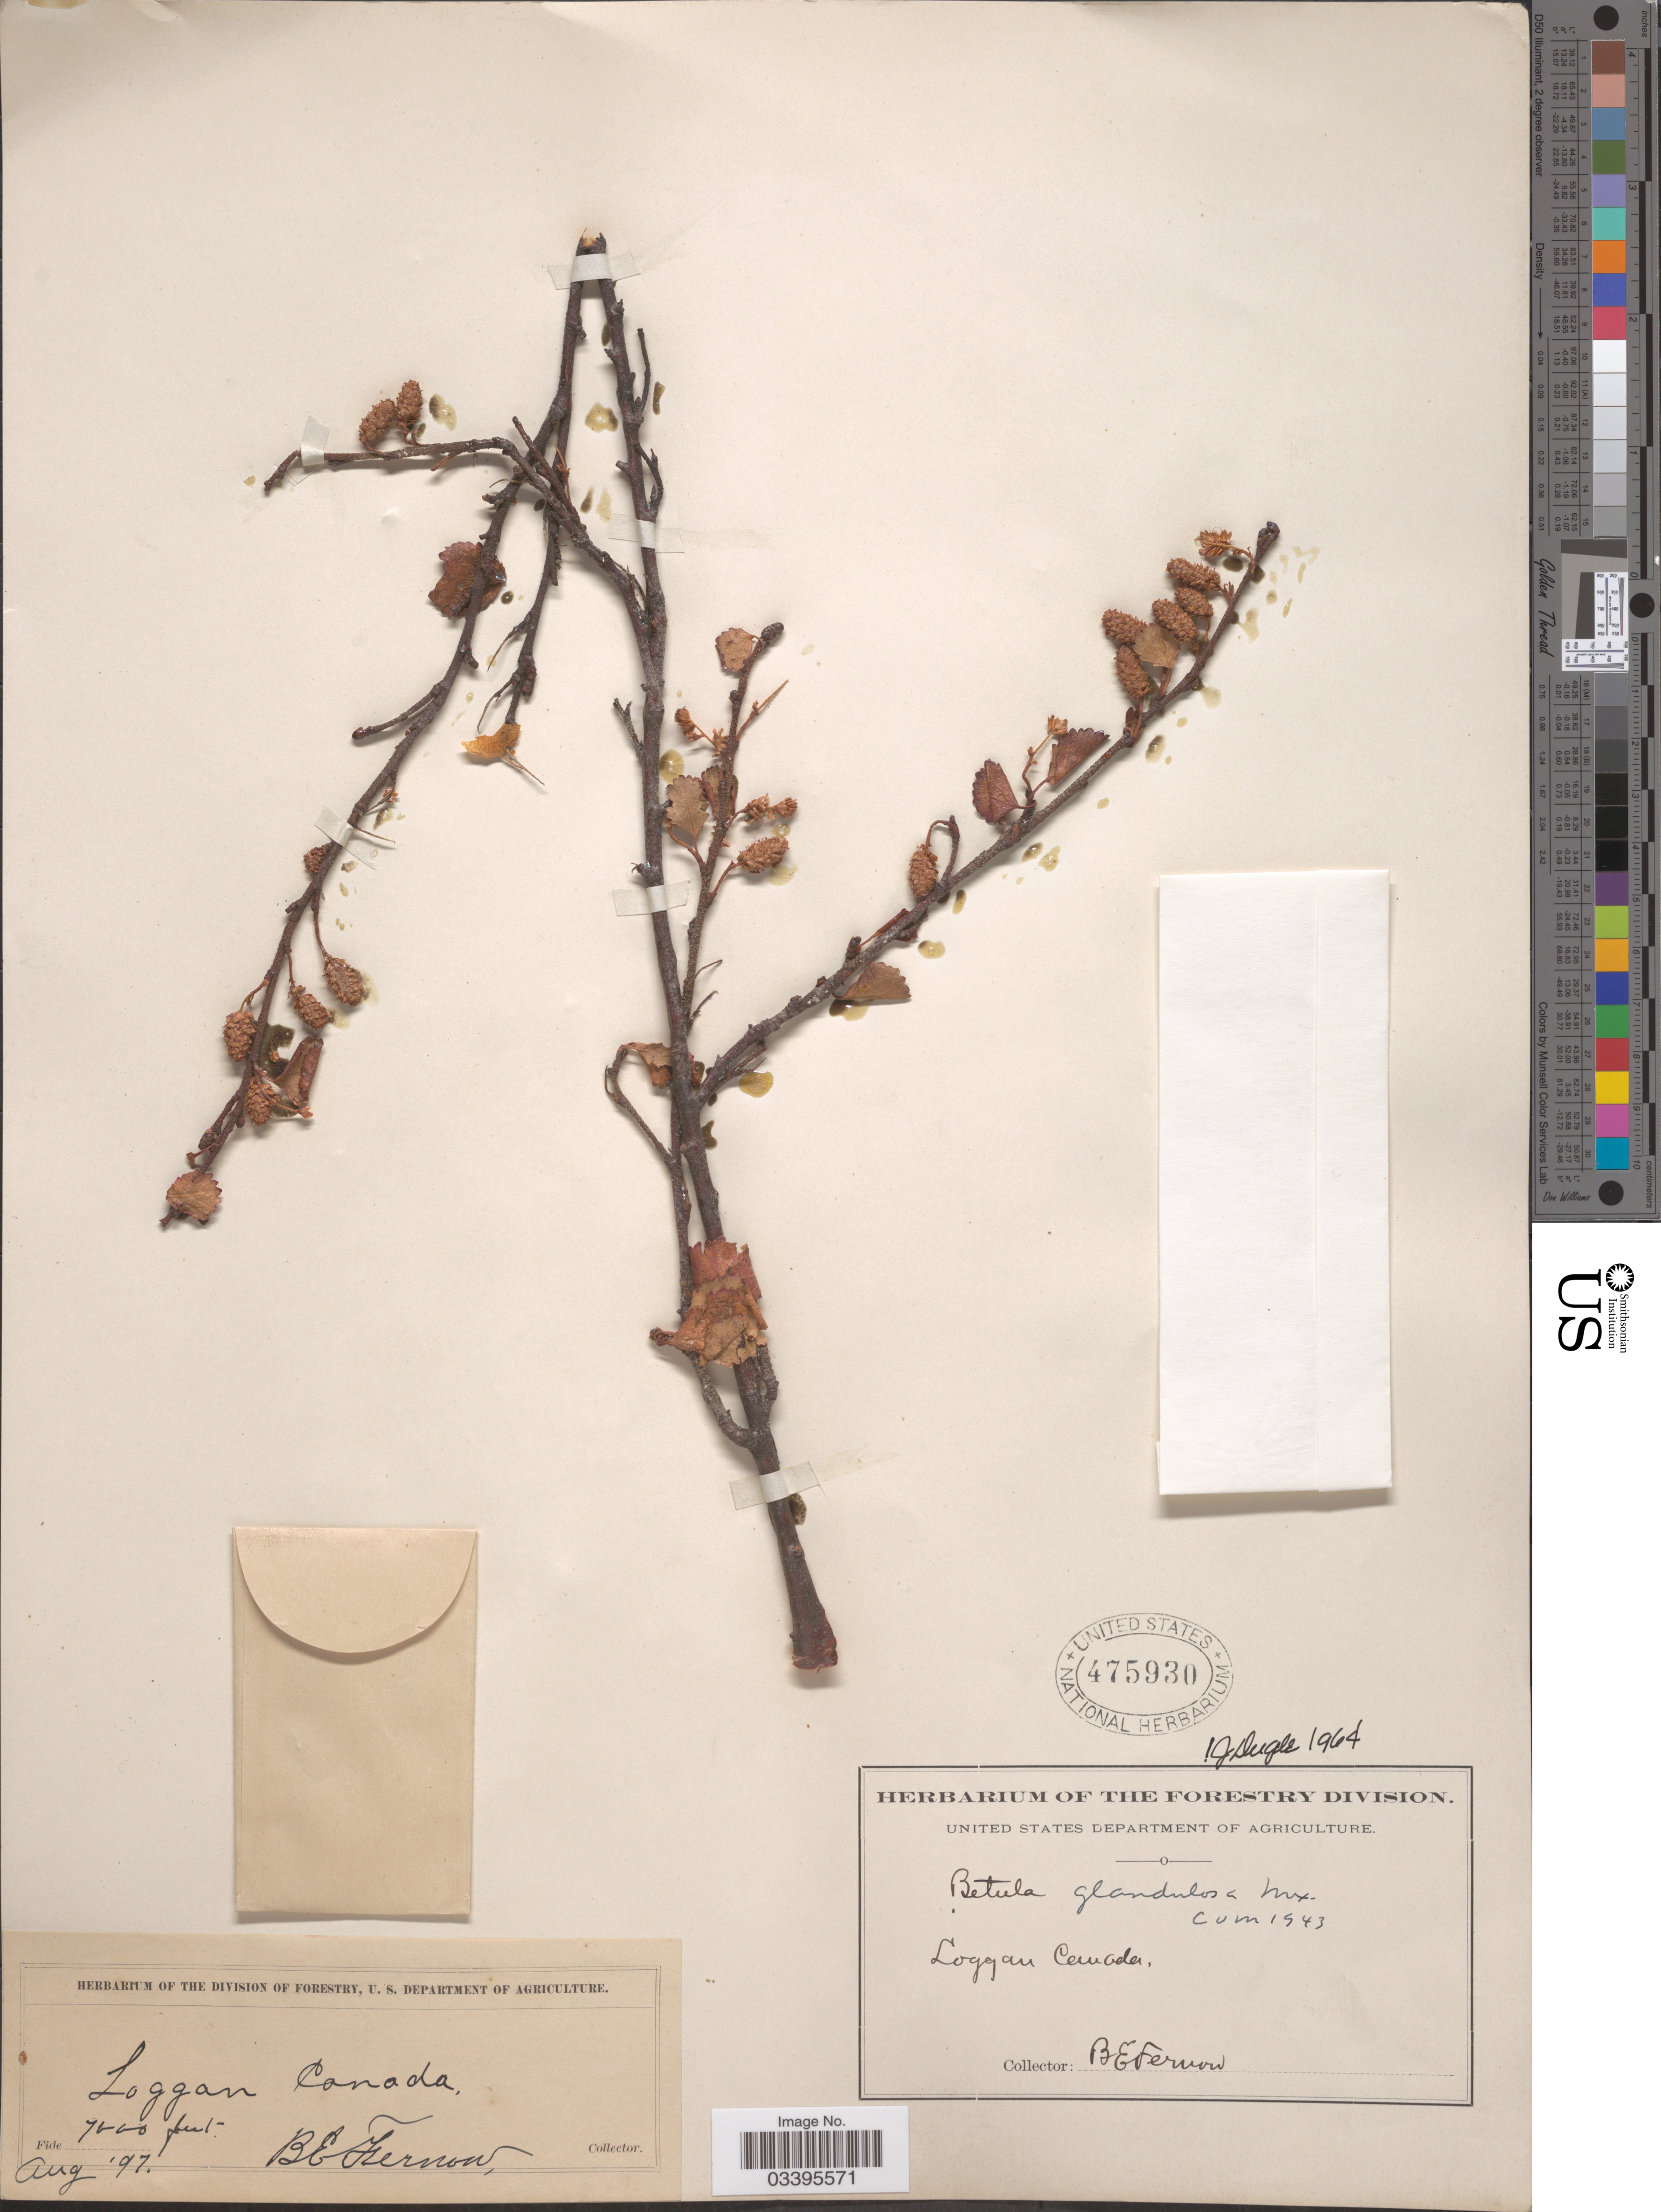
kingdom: Plantae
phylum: Tracheophyta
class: Magnoliopsida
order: Fagales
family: Betulaceae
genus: Betula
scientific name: Betula glandulosa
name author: Michx.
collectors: B. Fernow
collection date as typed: Transcribed d/m/y: /8/97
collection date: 1897-08/1898-08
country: Canada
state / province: Alberta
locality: Loggan [Laggan, now Lake Louise, Alberta?]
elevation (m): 2134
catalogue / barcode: US 475930